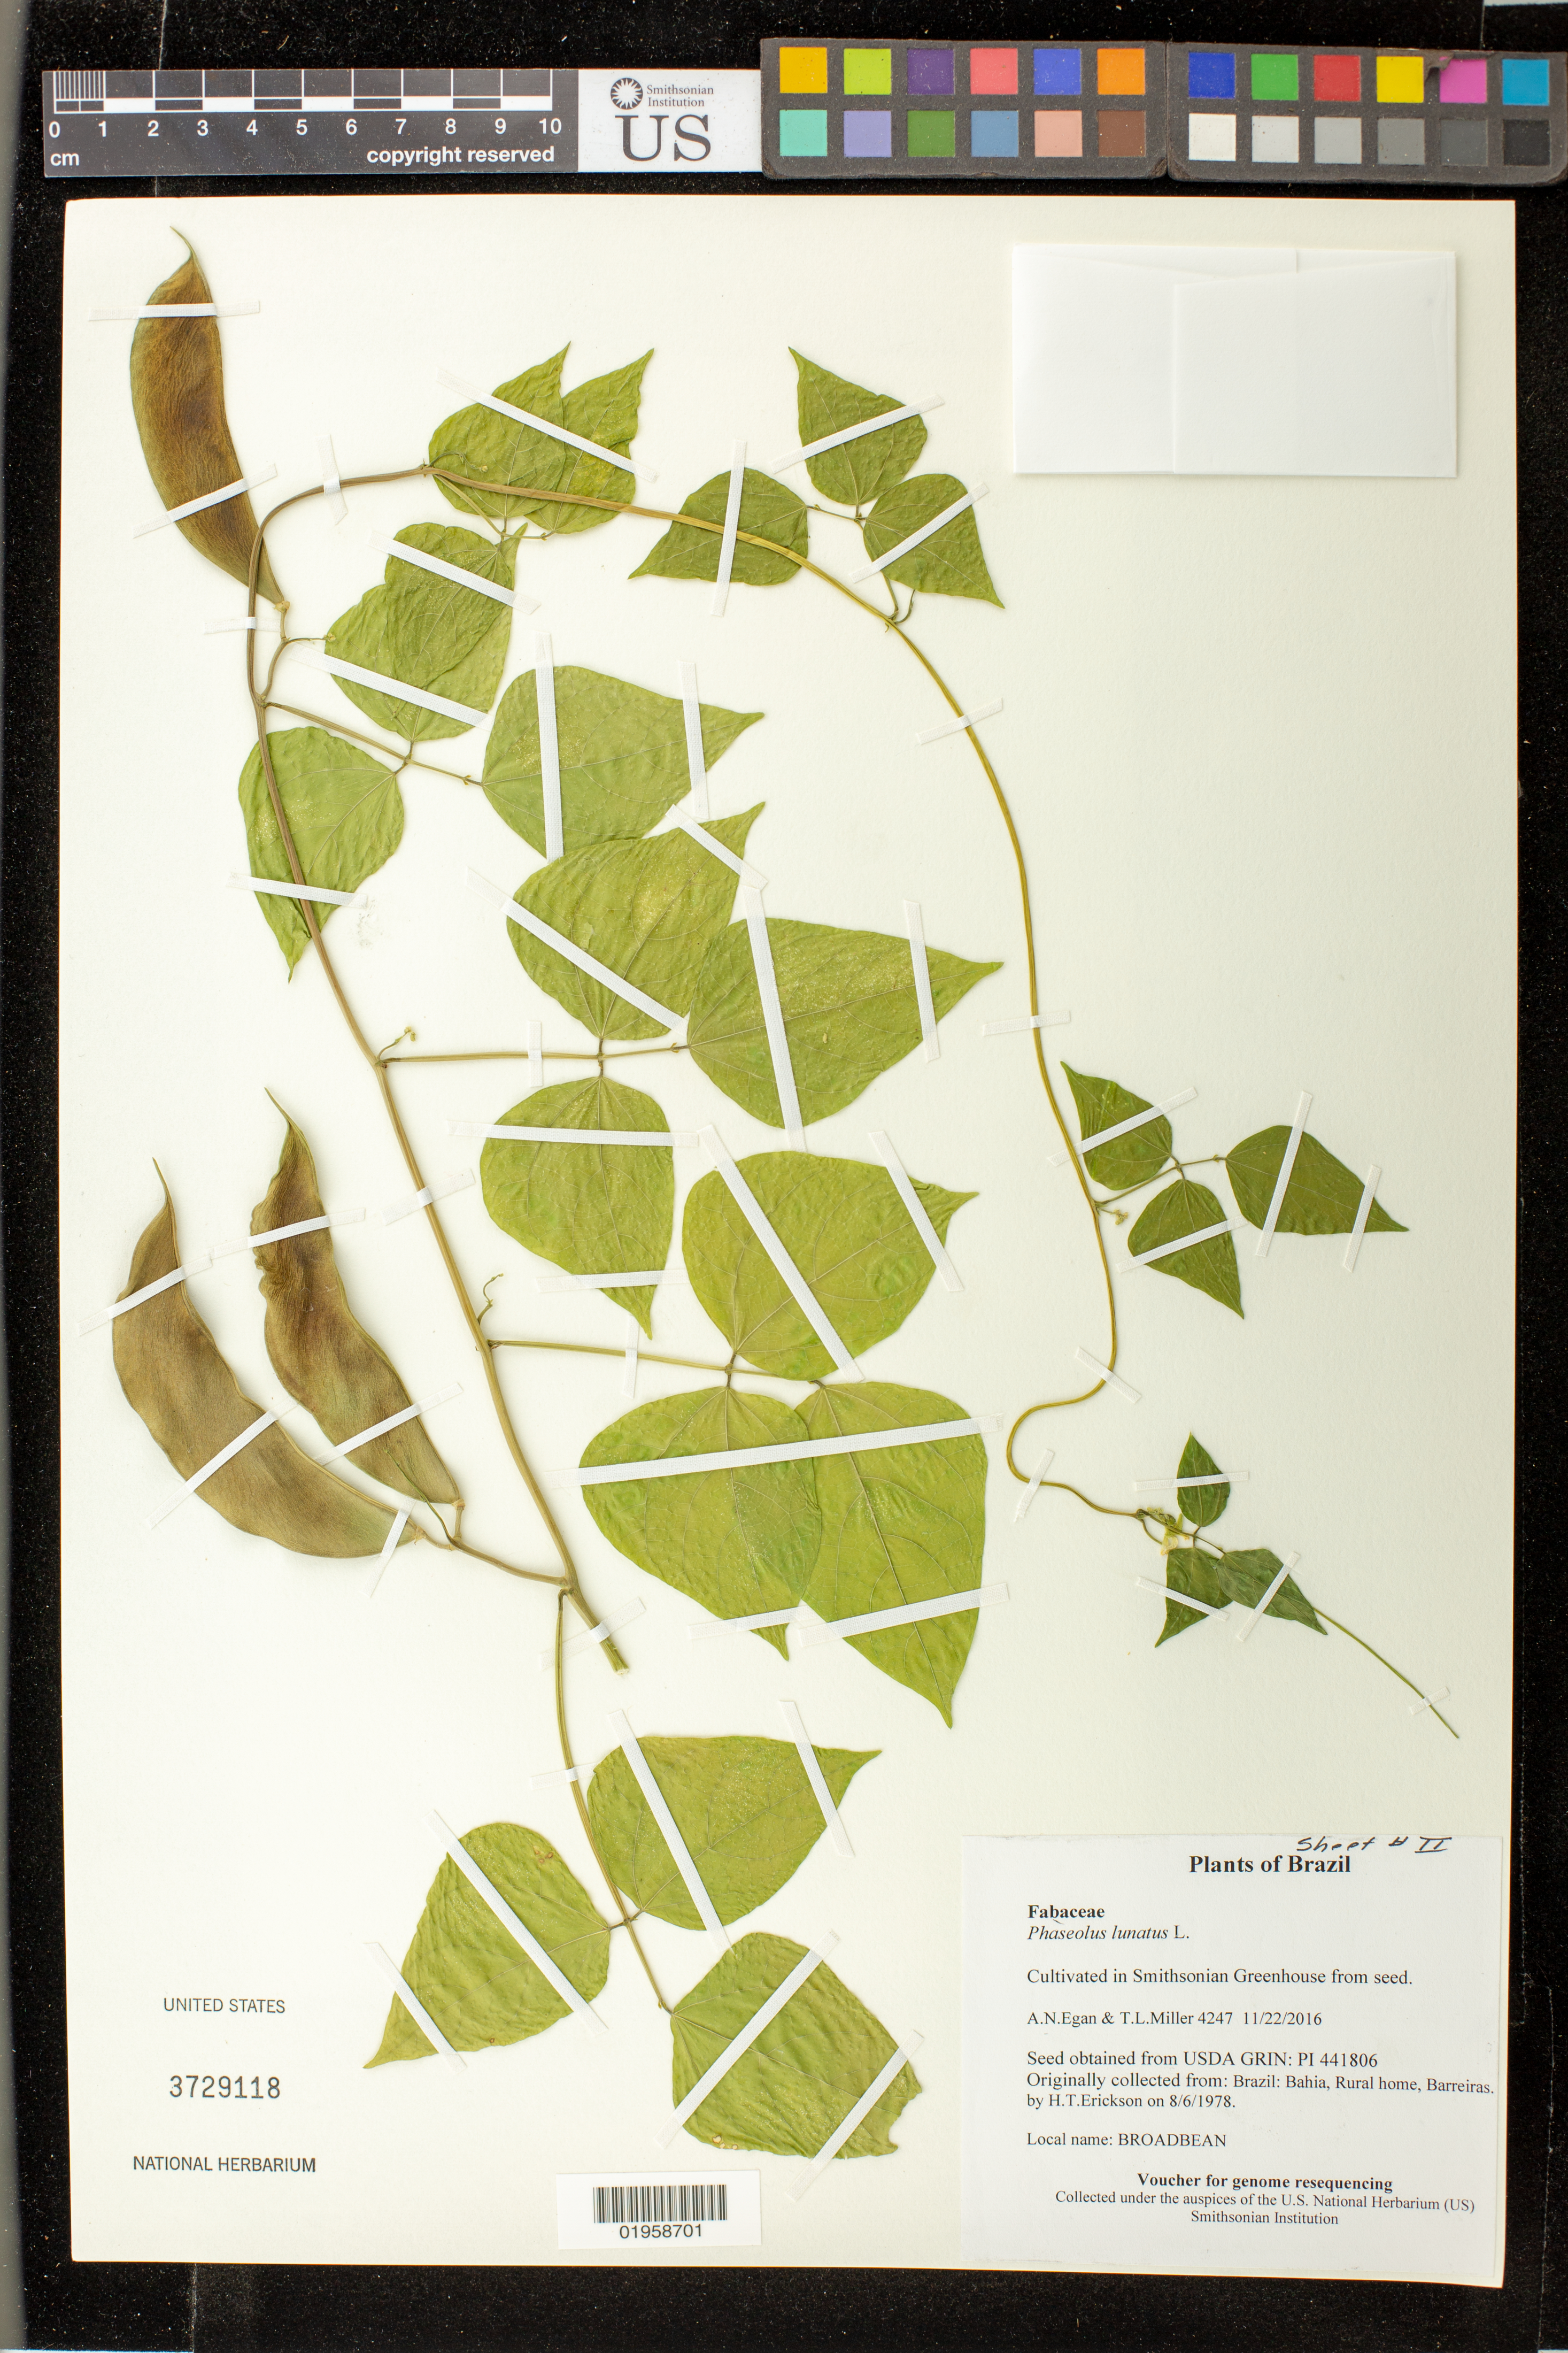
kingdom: Plantae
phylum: Tracheophyta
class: Magnoliopsida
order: Fabales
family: Fabaceae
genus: Phaseolus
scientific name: Phaseolus lunatus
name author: L.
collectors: A. N. Egan & T. L. Miller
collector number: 4247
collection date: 2016-11-22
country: United States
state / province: Maryland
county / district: Prince George's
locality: Smithsonian's Museum Support Ctr; 4210 Suitland Pkwy., NMNH Botany Research Greenhouses. Suitland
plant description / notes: Originally collected in Brazil, Bahia, Rural home, Barreiras, on 1978-08-06. H.T.Erickson (collector); Grown from seed acquired from the USDA's GRIN seed bank.; Broadbean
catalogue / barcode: US 3729118